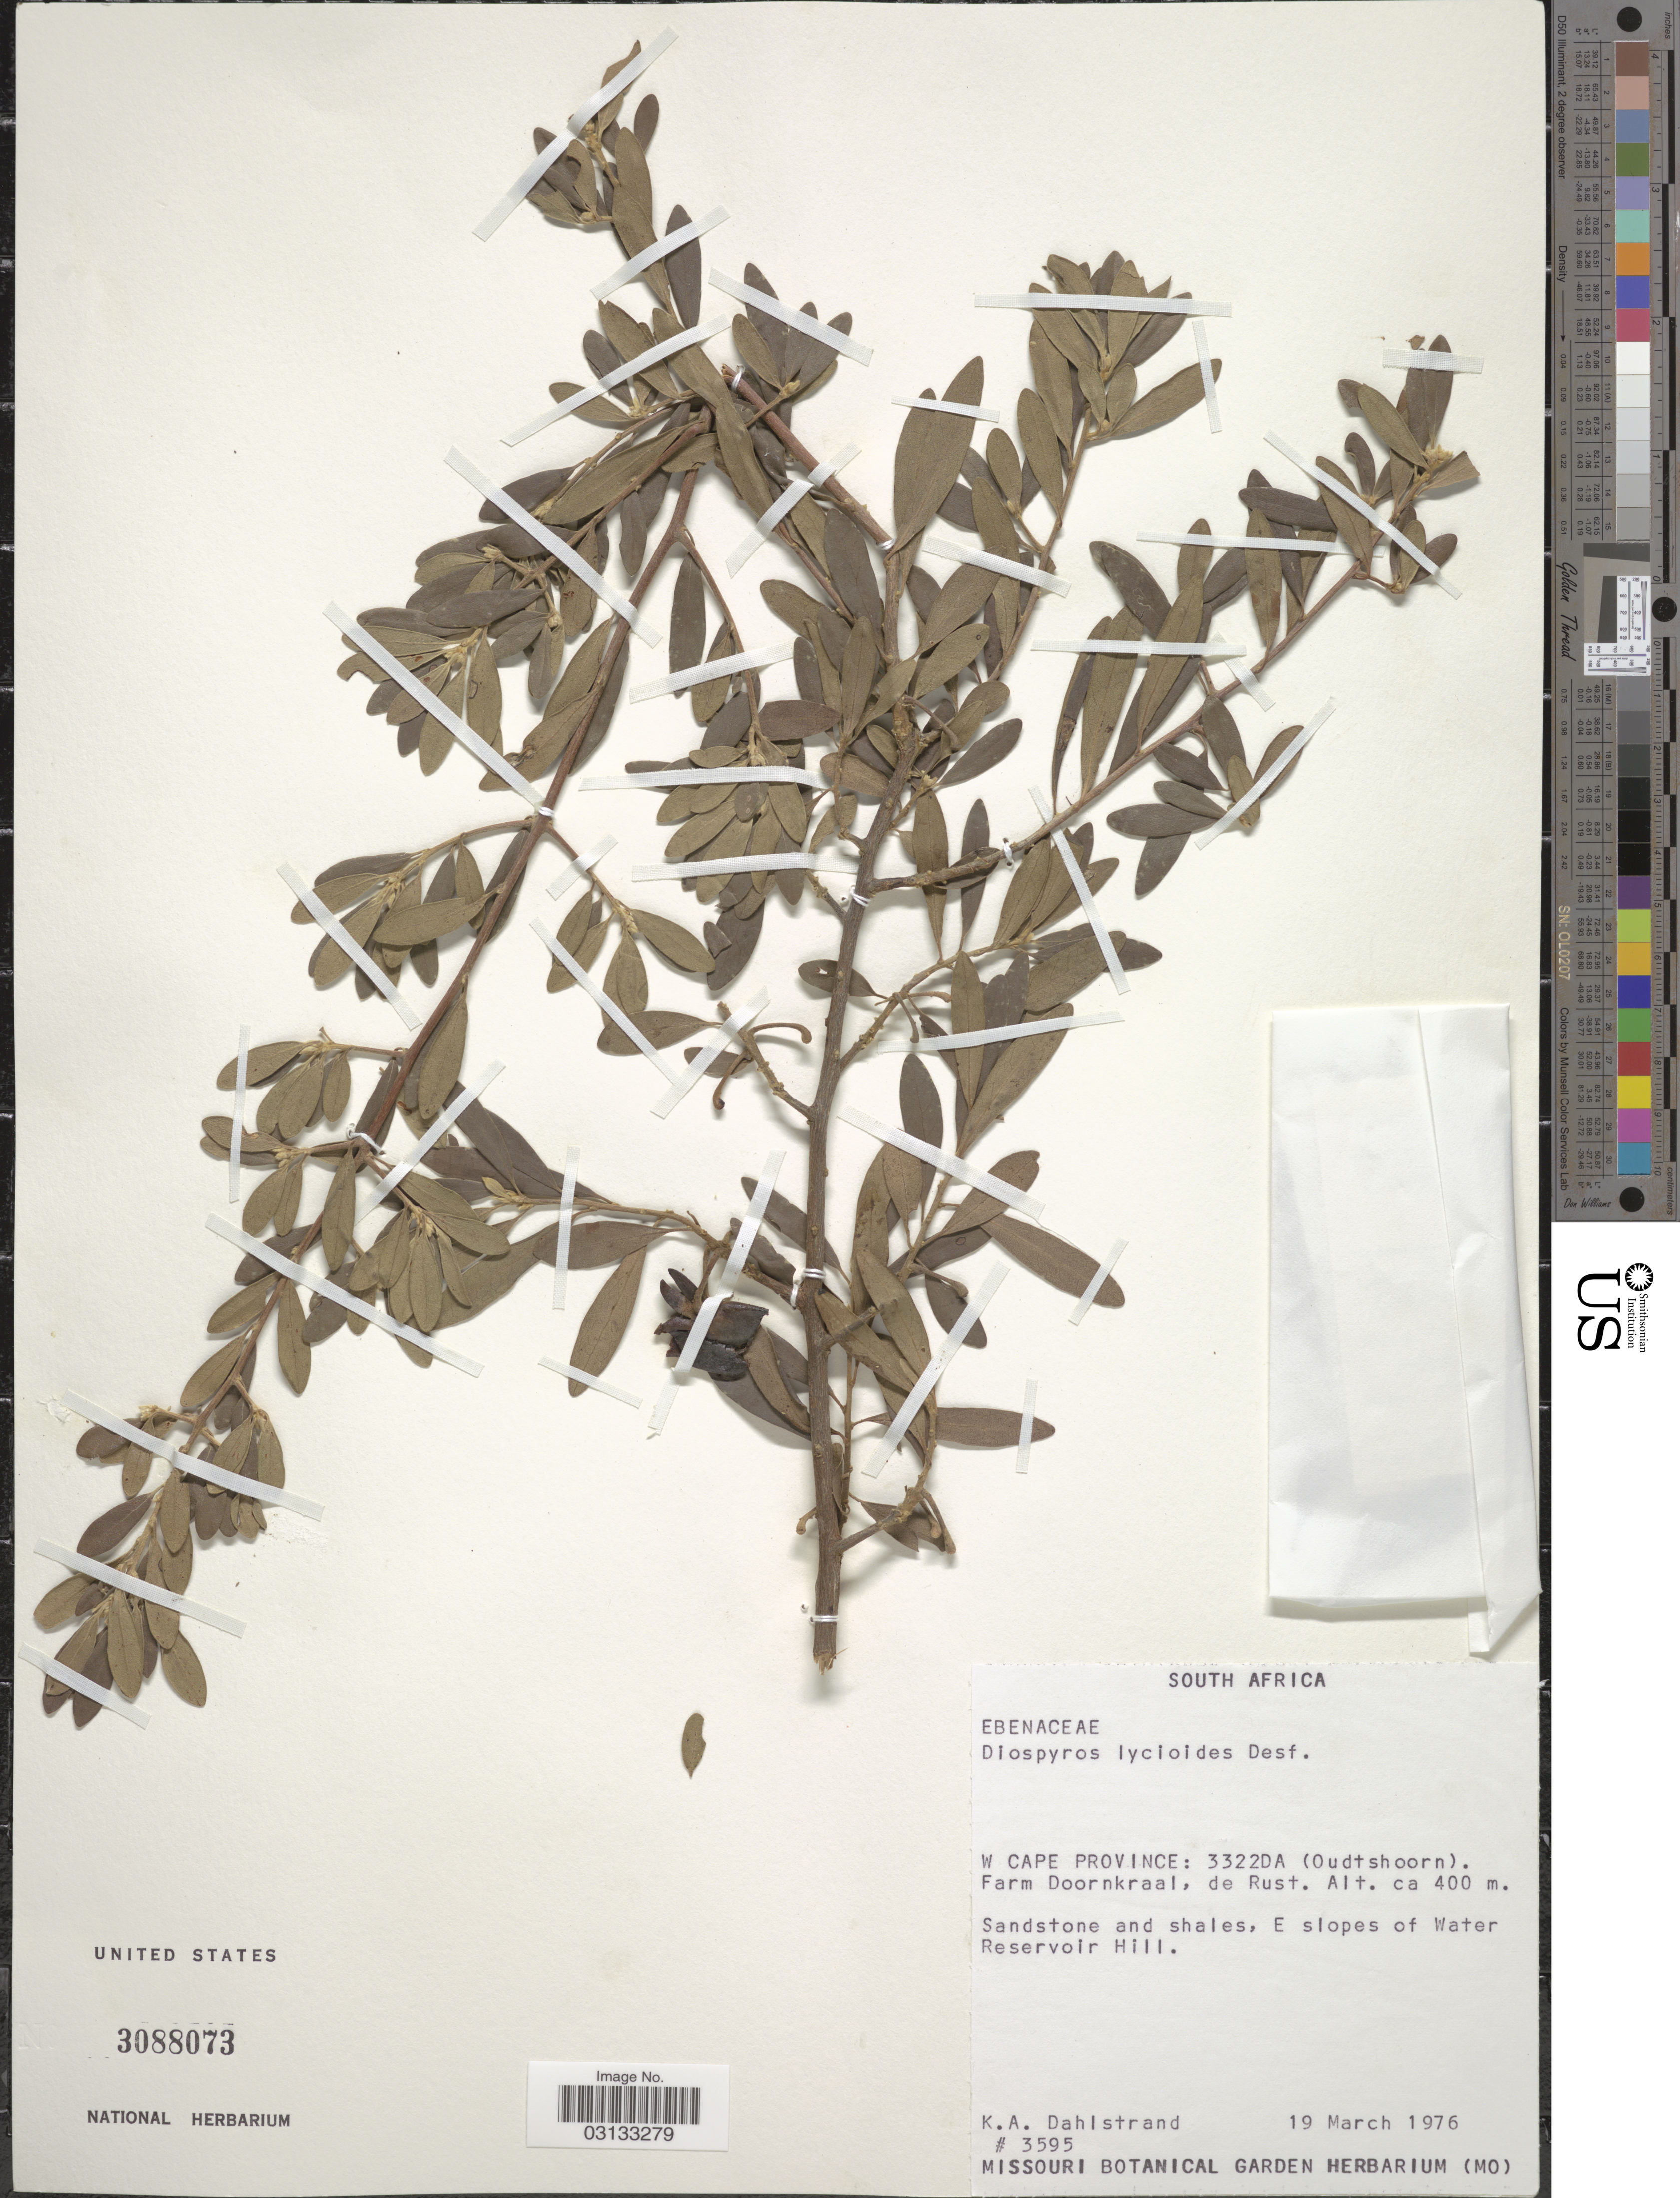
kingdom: Plantae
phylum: Tracheophyta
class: Magnoliopsida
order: Ericales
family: Ebenaceae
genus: Diospyros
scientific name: Diospyros lycioides subsp. lycioides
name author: Desf.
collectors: K. Dahlstrand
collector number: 3595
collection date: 1976-03-19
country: South Africa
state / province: Western Cape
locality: W Cape Province: 3322DA (Oudtshoorn). Farm Doornkraal, de Rust. Sandstone and shales, E slopes of Water Reservoir Hill.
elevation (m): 400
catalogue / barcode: US 3088073